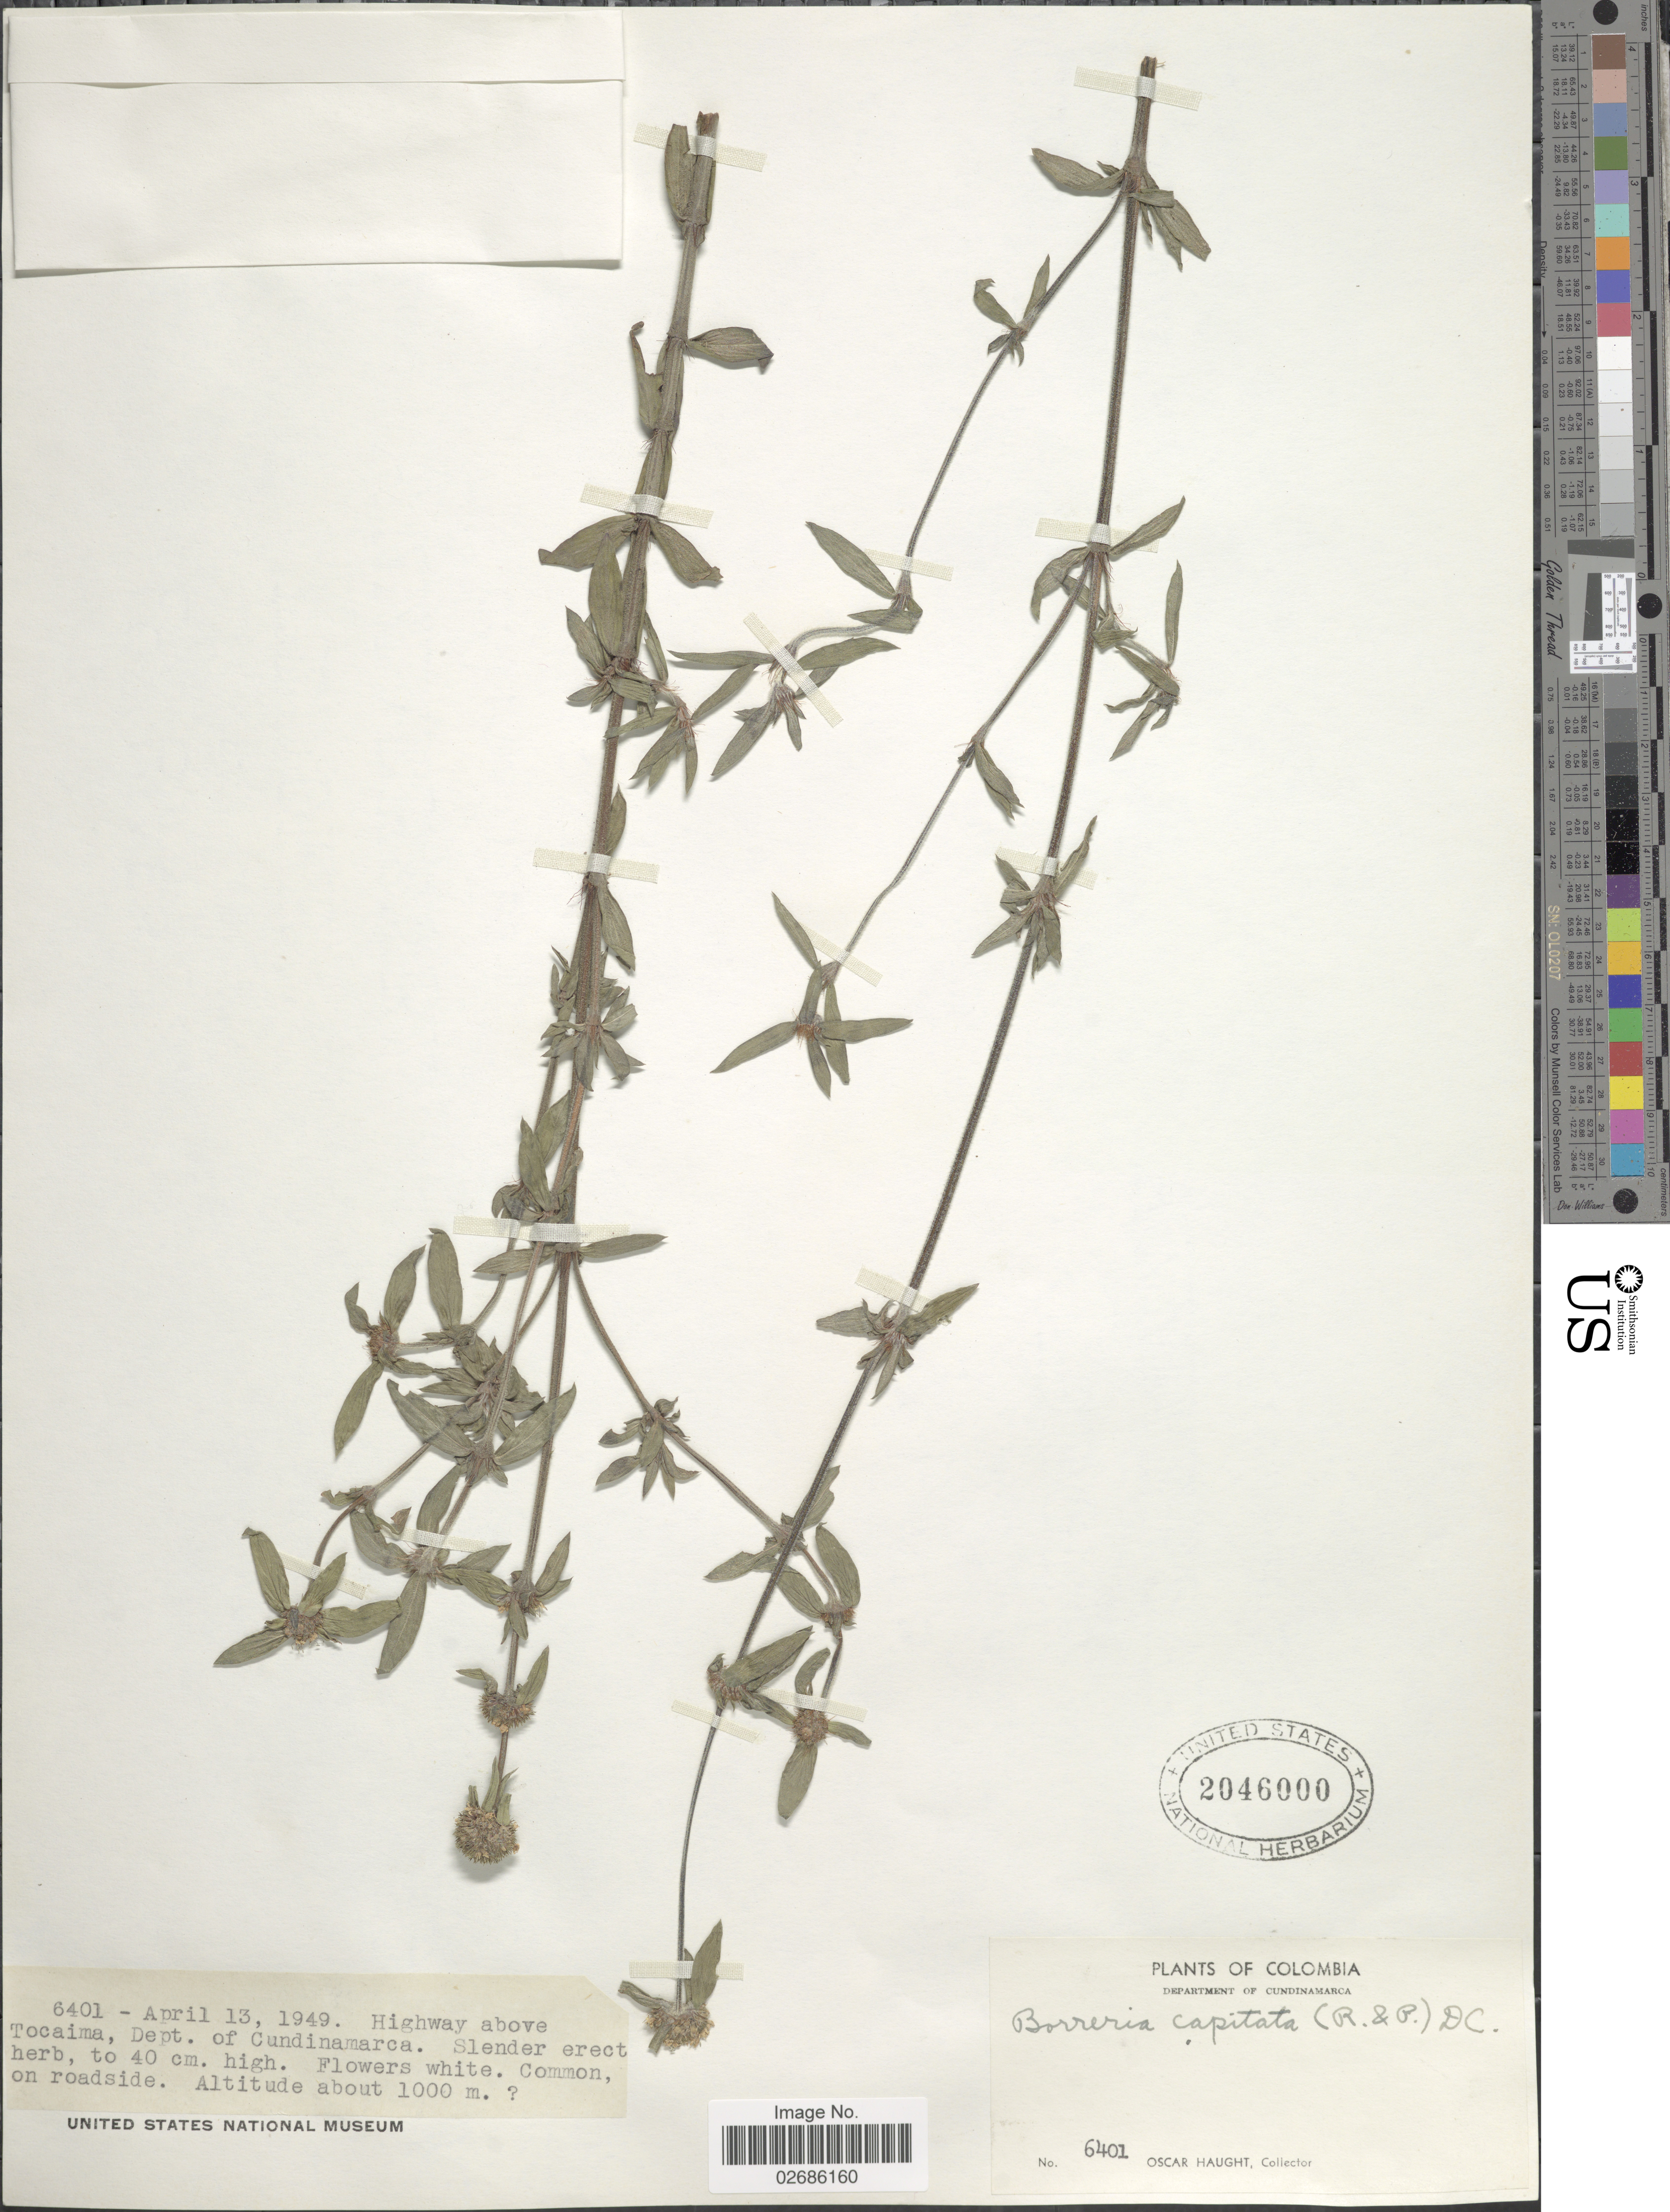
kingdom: Plantae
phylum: Tracheophyta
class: Magnoliopsida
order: Gentianales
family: Rubiaceae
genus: Borreria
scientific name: Borreria capitata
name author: (Ruiz & Pav.) DC.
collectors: O. Haught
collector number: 6401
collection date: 1949-04-13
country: Colombia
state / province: Cundinamarca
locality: Highway above Tocaima, Department of Cundinamarca.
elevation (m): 1000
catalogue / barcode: US 2046000